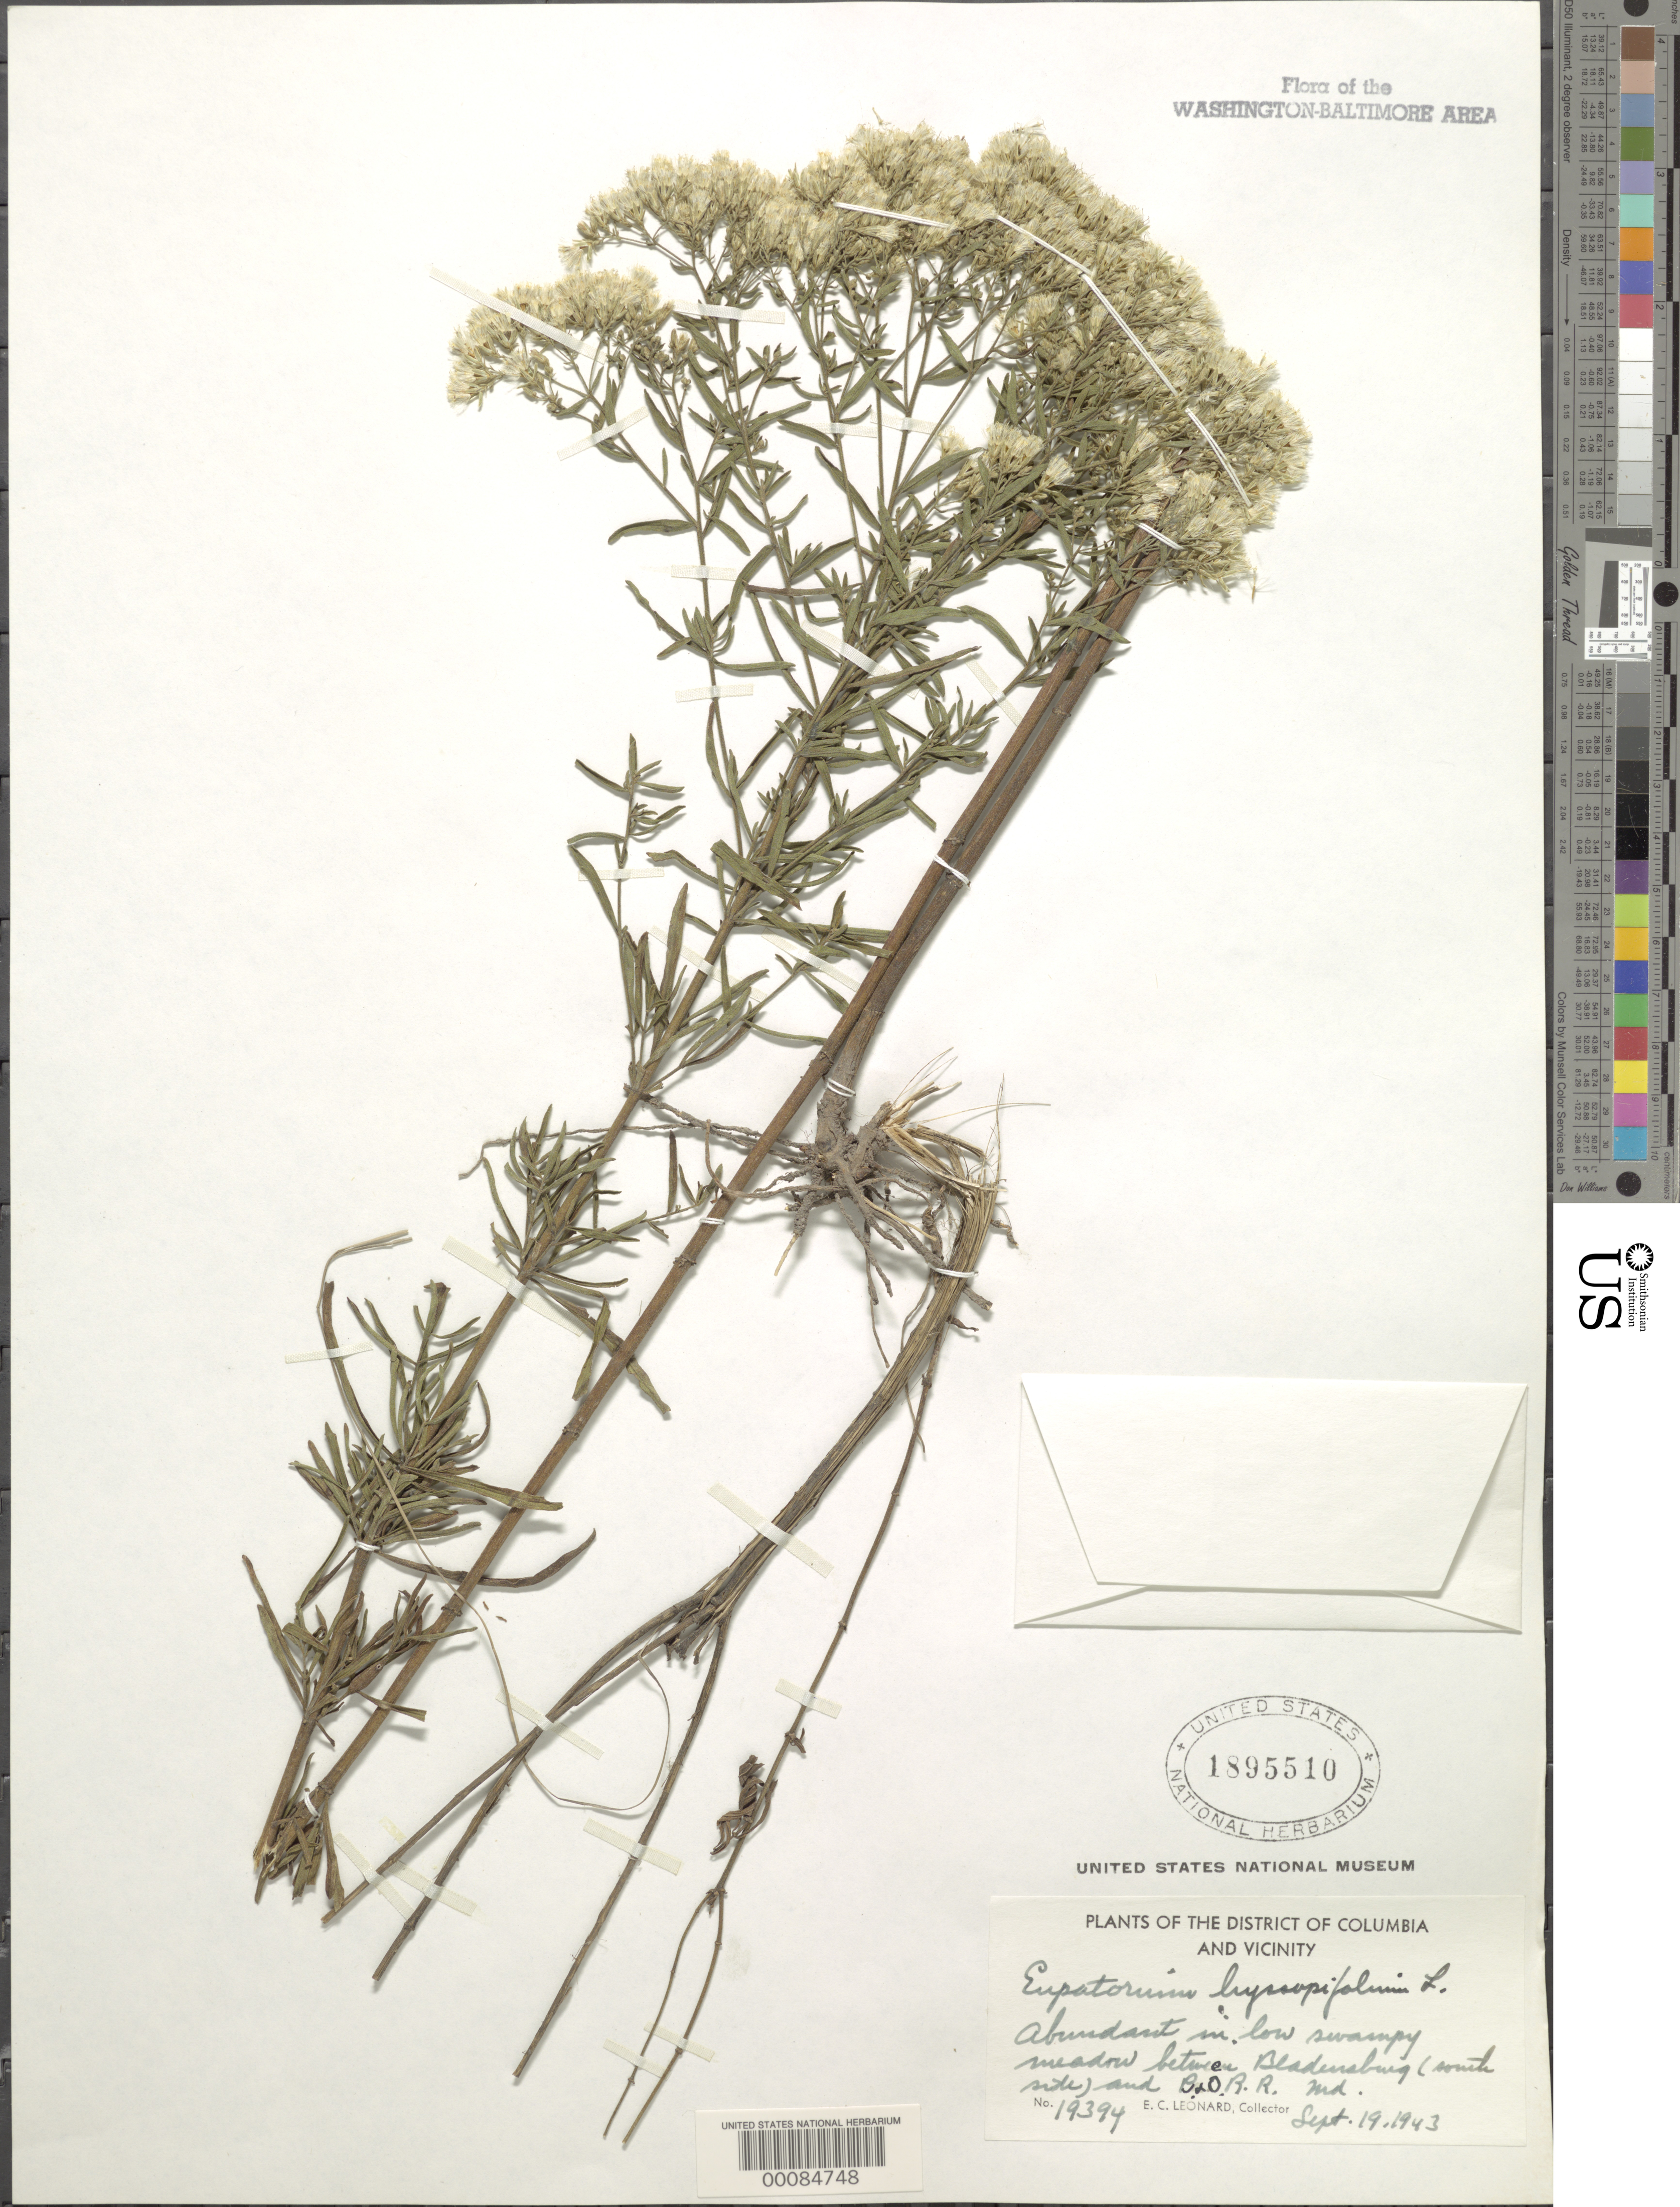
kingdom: Plantae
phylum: Tracheophyta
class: Magnoliopsida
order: Asterales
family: Asteraceae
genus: Eupatorium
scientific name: Eupatorium hyssopifolium var. typica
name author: L.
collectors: E. C. Leonard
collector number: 19394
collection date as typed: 19 Sep 1943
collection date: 1943-09-19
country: United States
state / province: Maryland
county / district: Prince George's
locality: between Bladensburg and B.O. Railroad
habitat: Low swampy meadow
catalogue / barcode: US 1895510